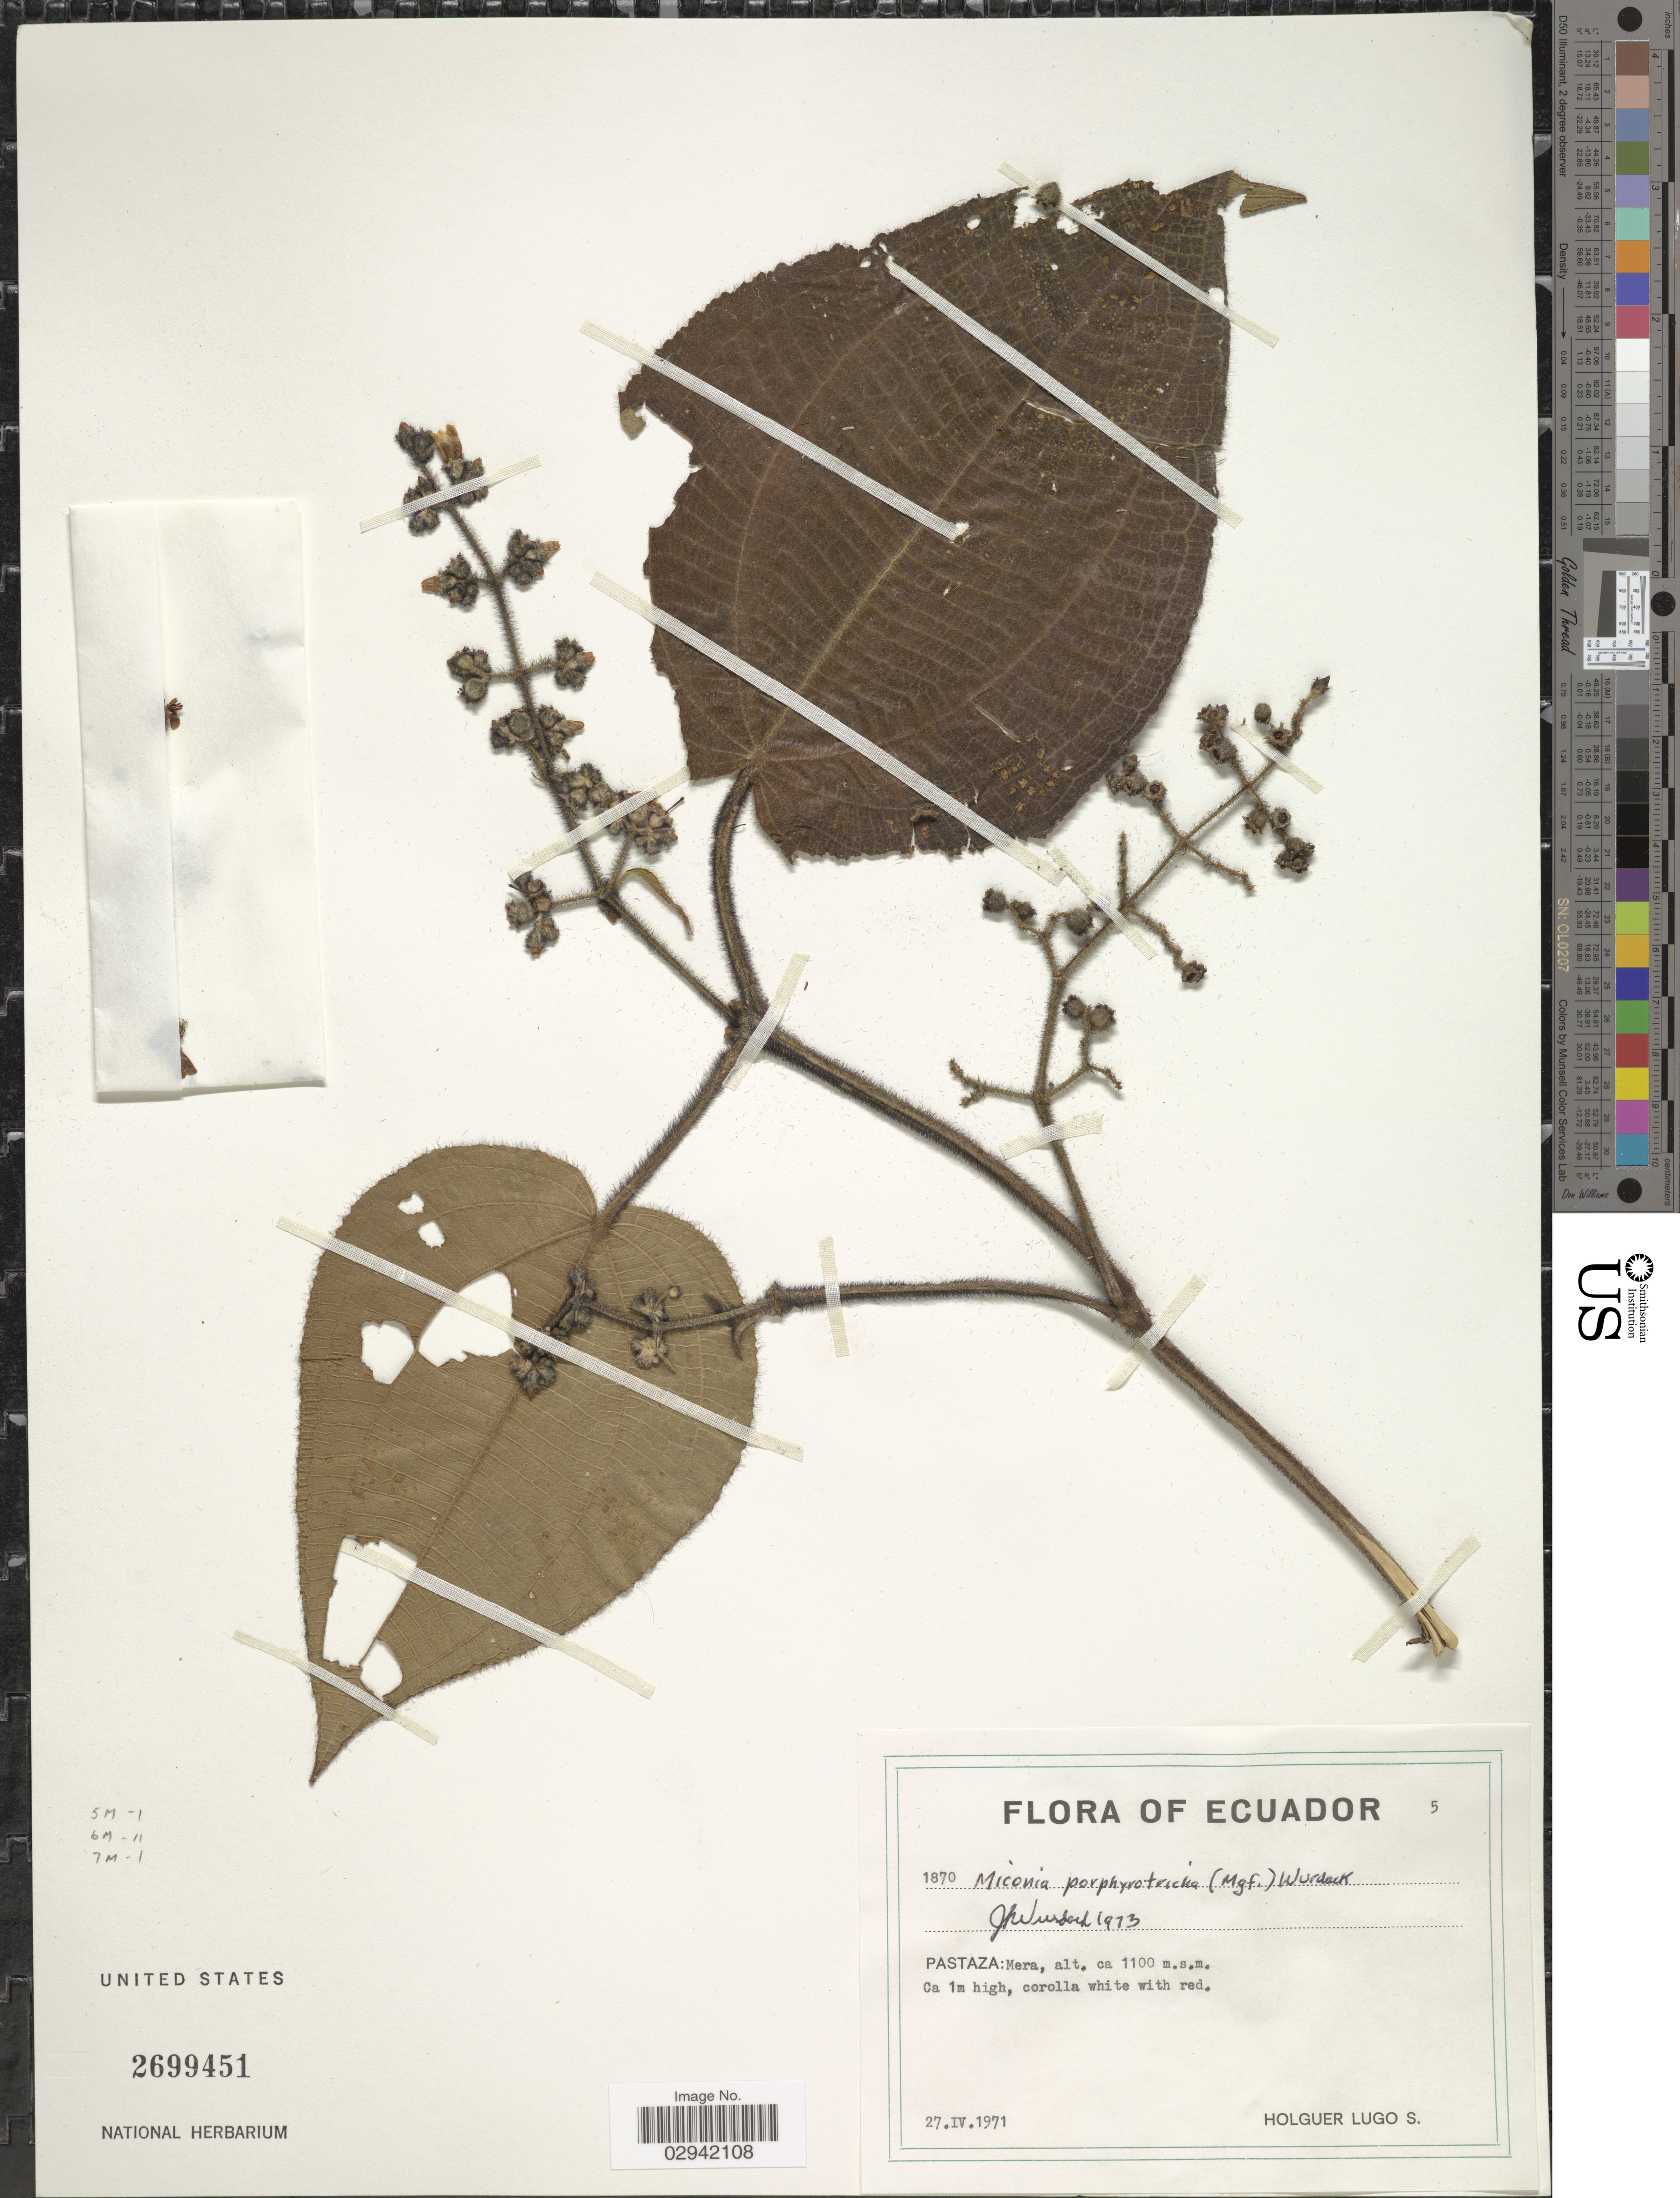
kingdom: Plantae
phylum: Tracheophyta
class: Magnoliopsida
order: Myrtales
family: Melastomataceae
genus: Miconia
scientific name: Miconia porphyrotricha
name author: (Markgr.) Wurdack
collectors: H. Lugo S.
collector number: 1870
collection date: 1971-04-27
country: Ecuador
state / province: Pastaza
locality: Mera.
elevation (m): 1100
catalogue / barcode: US 2699451